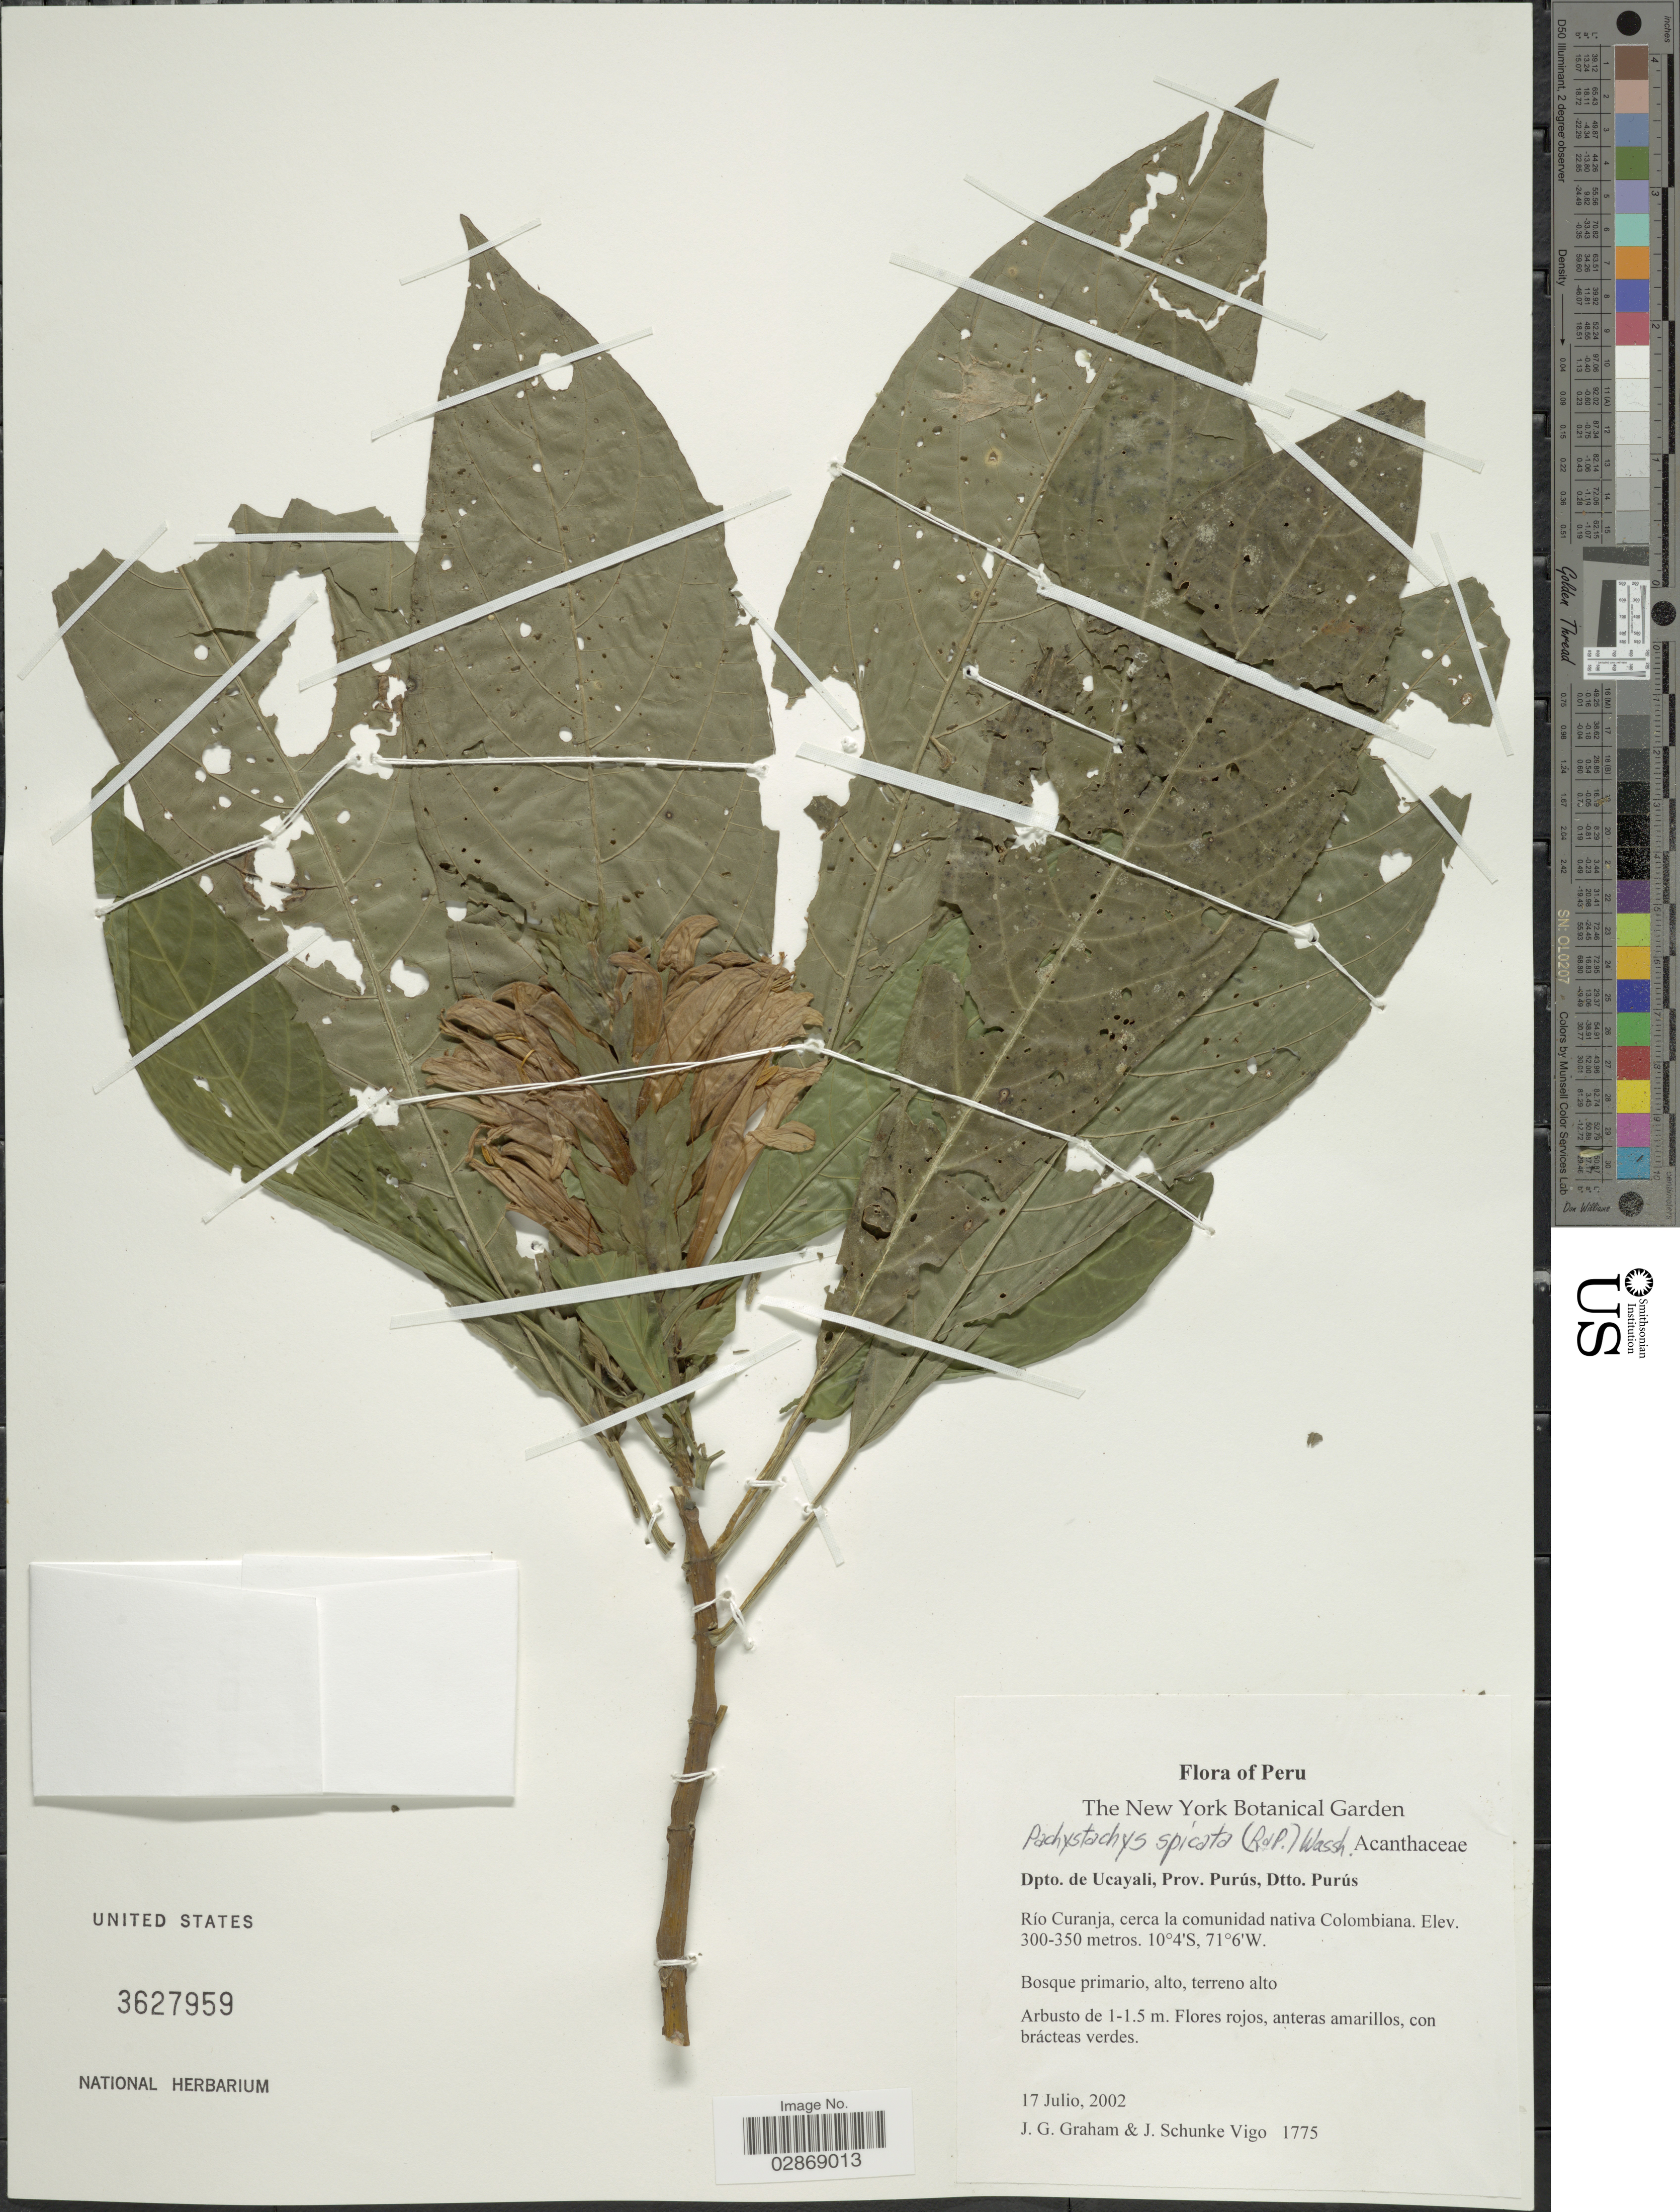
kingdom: Plantae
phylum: Tracheophyta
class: Magnoliopsida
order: Lamiales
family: Acanthaceae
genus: Pachystachys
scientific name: Pachystachys spicata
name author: (Ruiz & Pav.) Wassh.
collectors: J. Graham & J. Schunke Vigo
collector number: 1775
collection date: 2002-07-17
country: Peru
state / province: Ucayali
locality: Dpto. de Ucayali, Prov. Purús, Dtto. Purús. Río Curanja, cerca la comunidad nativa Colombiana.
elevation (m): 300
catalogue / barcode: US 3627959